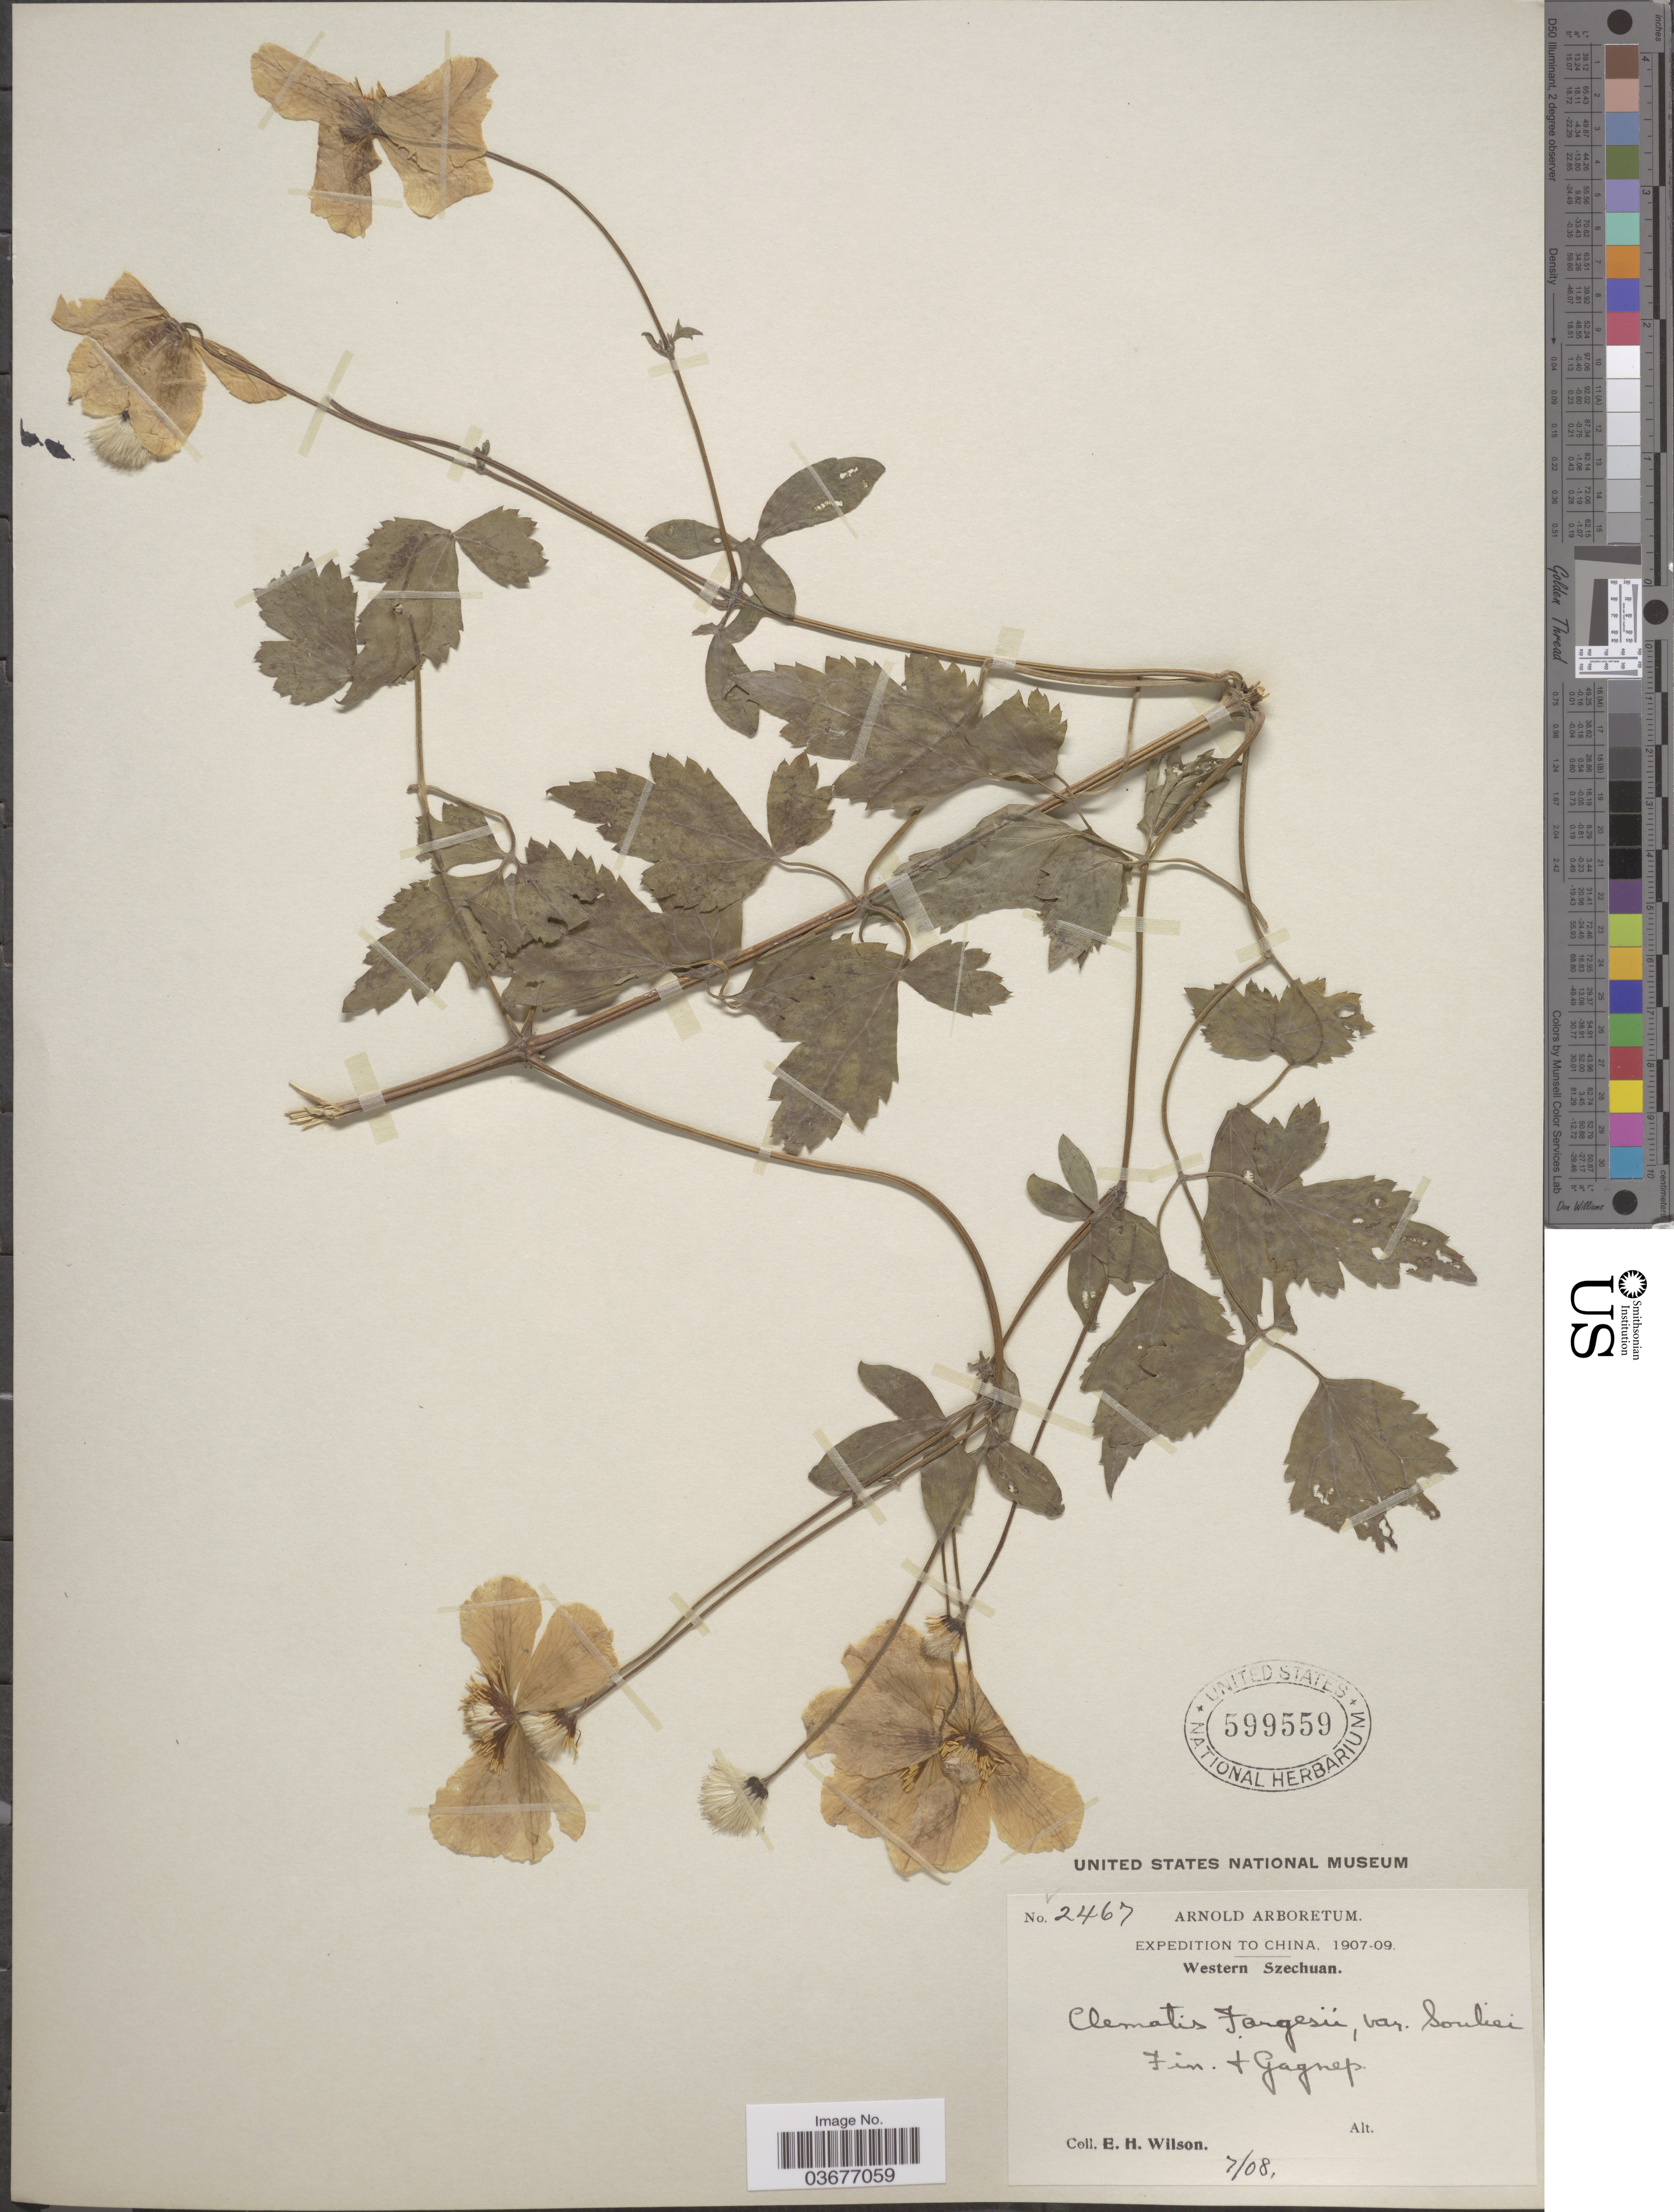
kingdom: Plantae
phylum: Tracheophyta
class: Magnoliopsida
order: Ranunculales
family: Ranunculaceae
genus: Clematis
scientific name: Clematis fargesii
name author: Franch.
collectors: E. Wilson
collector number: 2467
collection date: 1908-07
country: China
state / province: Sichuan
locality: Western Szechuan.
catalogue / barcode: US 599559